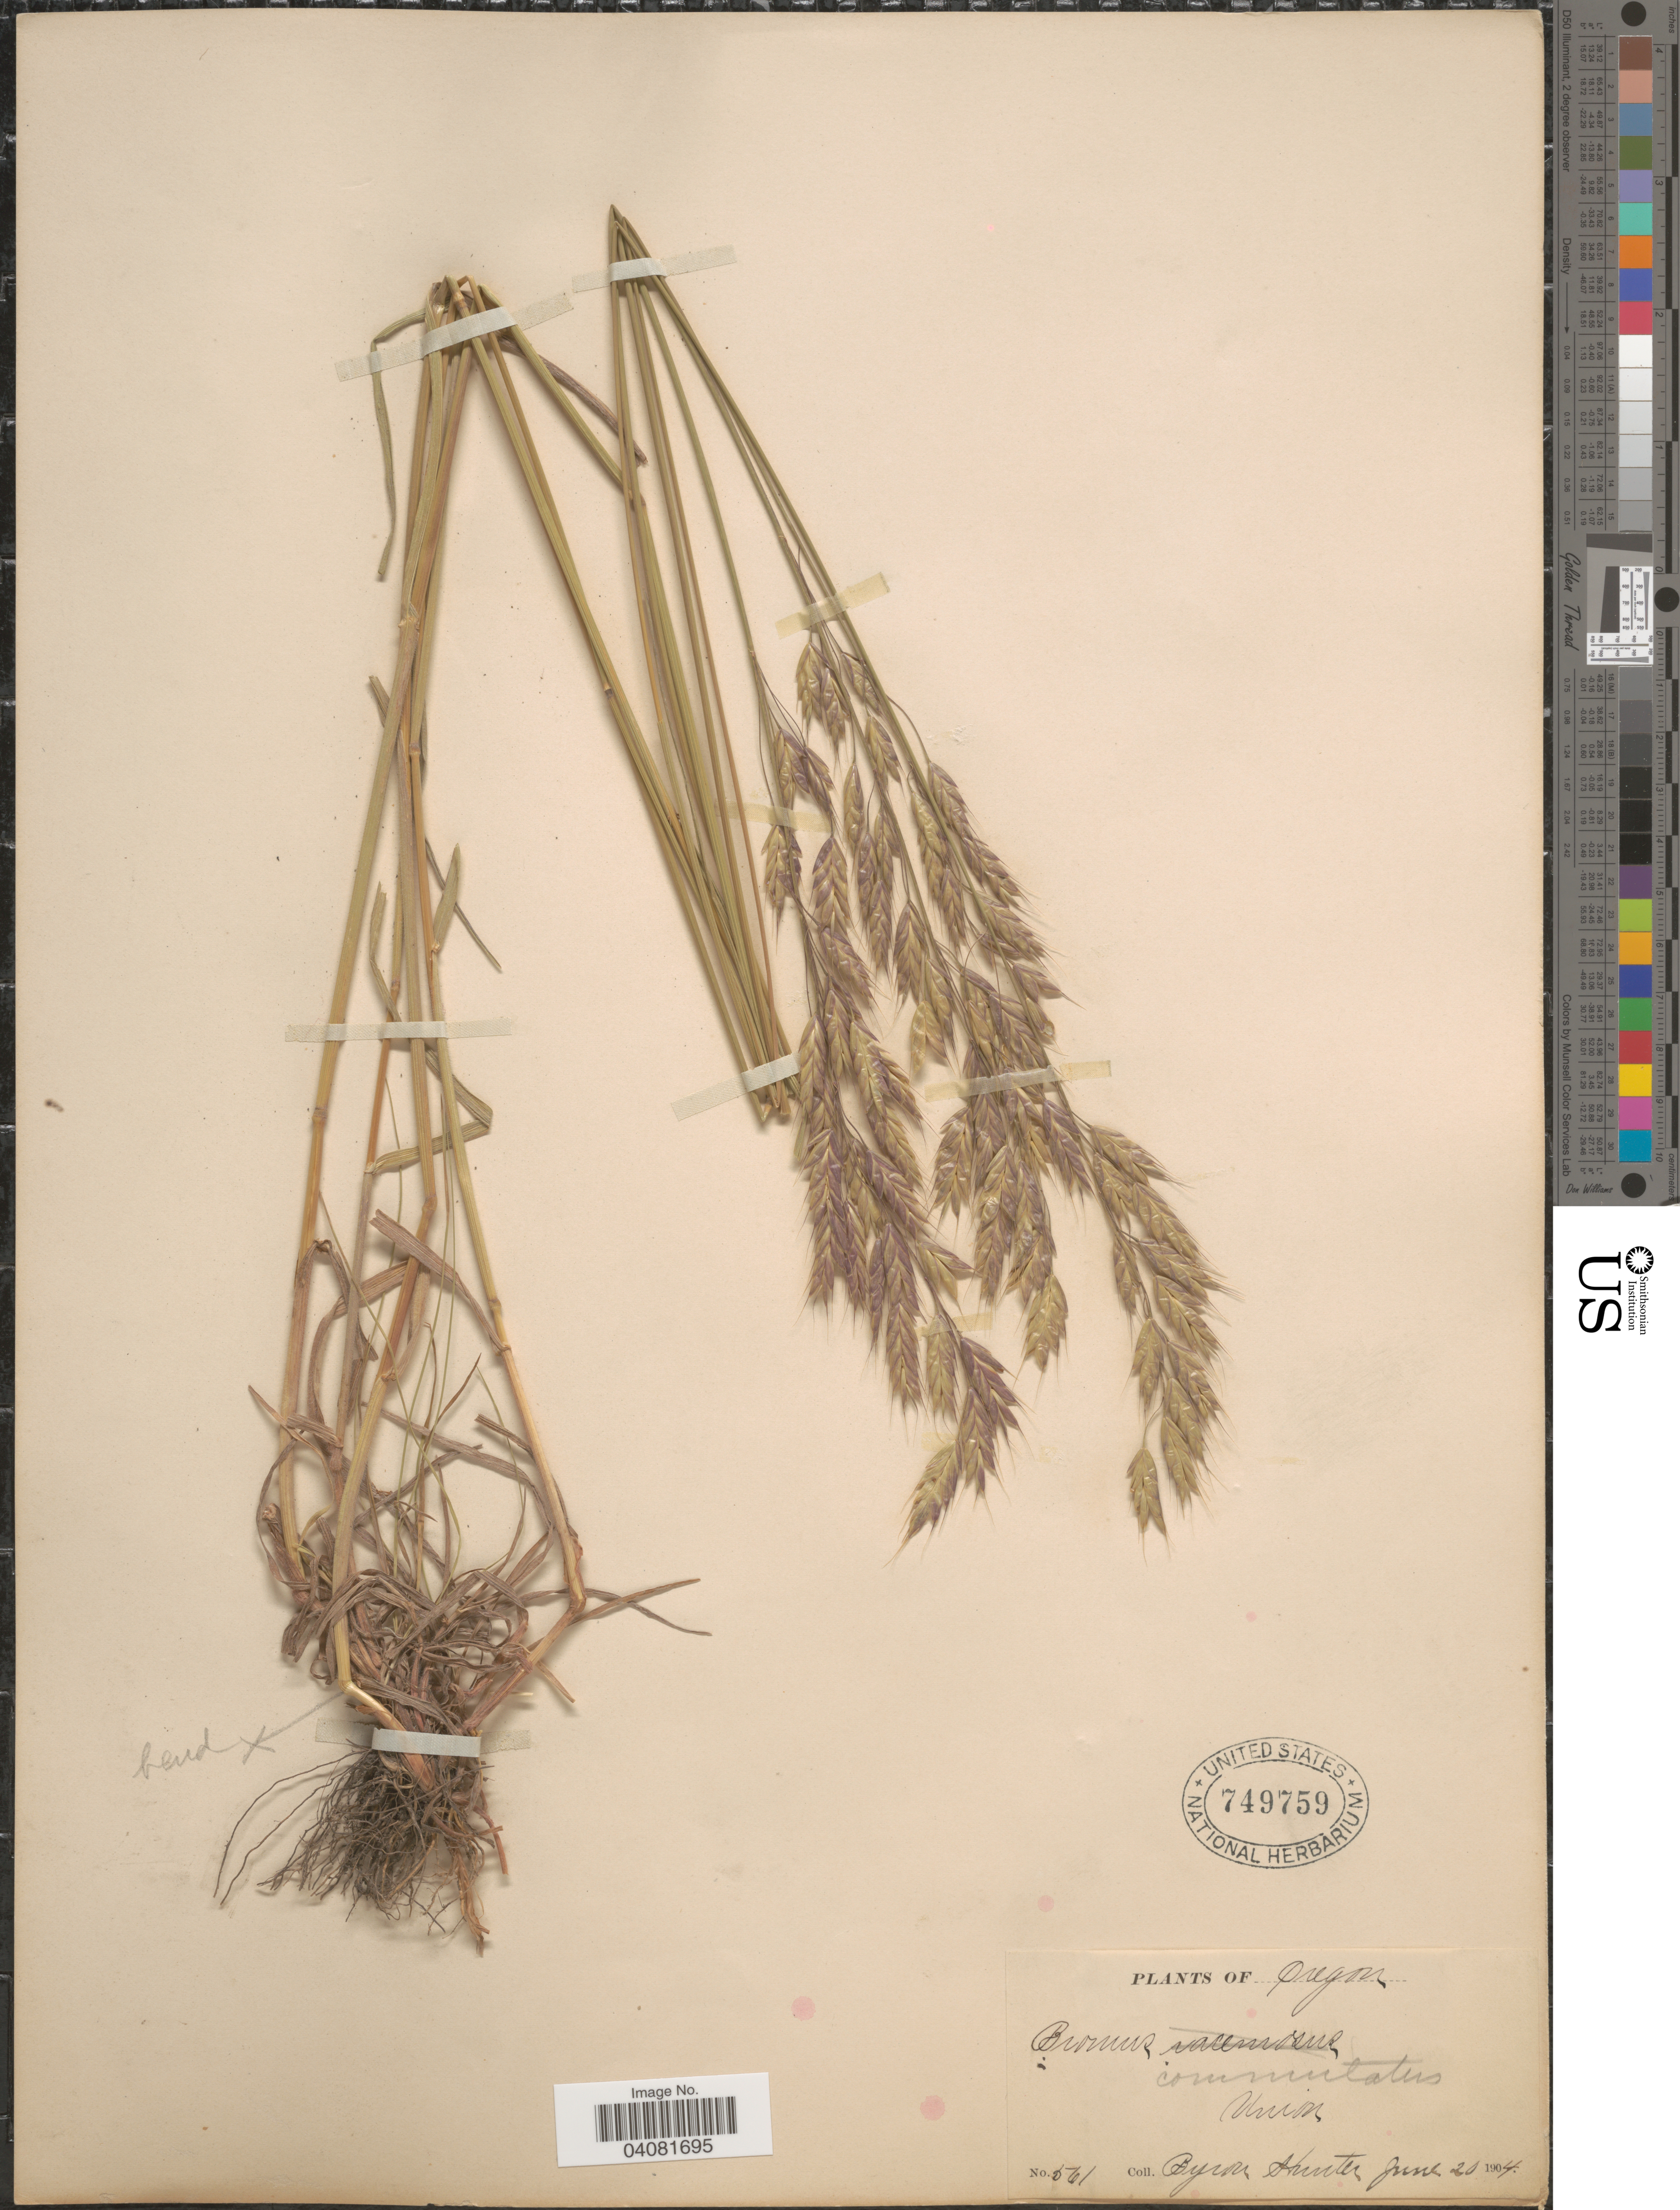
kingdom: Plantae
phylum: Tracheophyta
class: Liliopsida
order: Poales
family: Poaceae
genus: Bromus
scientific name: Bromus commutatus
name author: Schrad.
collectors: B. Hunter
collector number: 561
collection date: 1904-06-20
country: United States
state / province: Oregon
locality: Union.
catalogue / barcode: US 749759